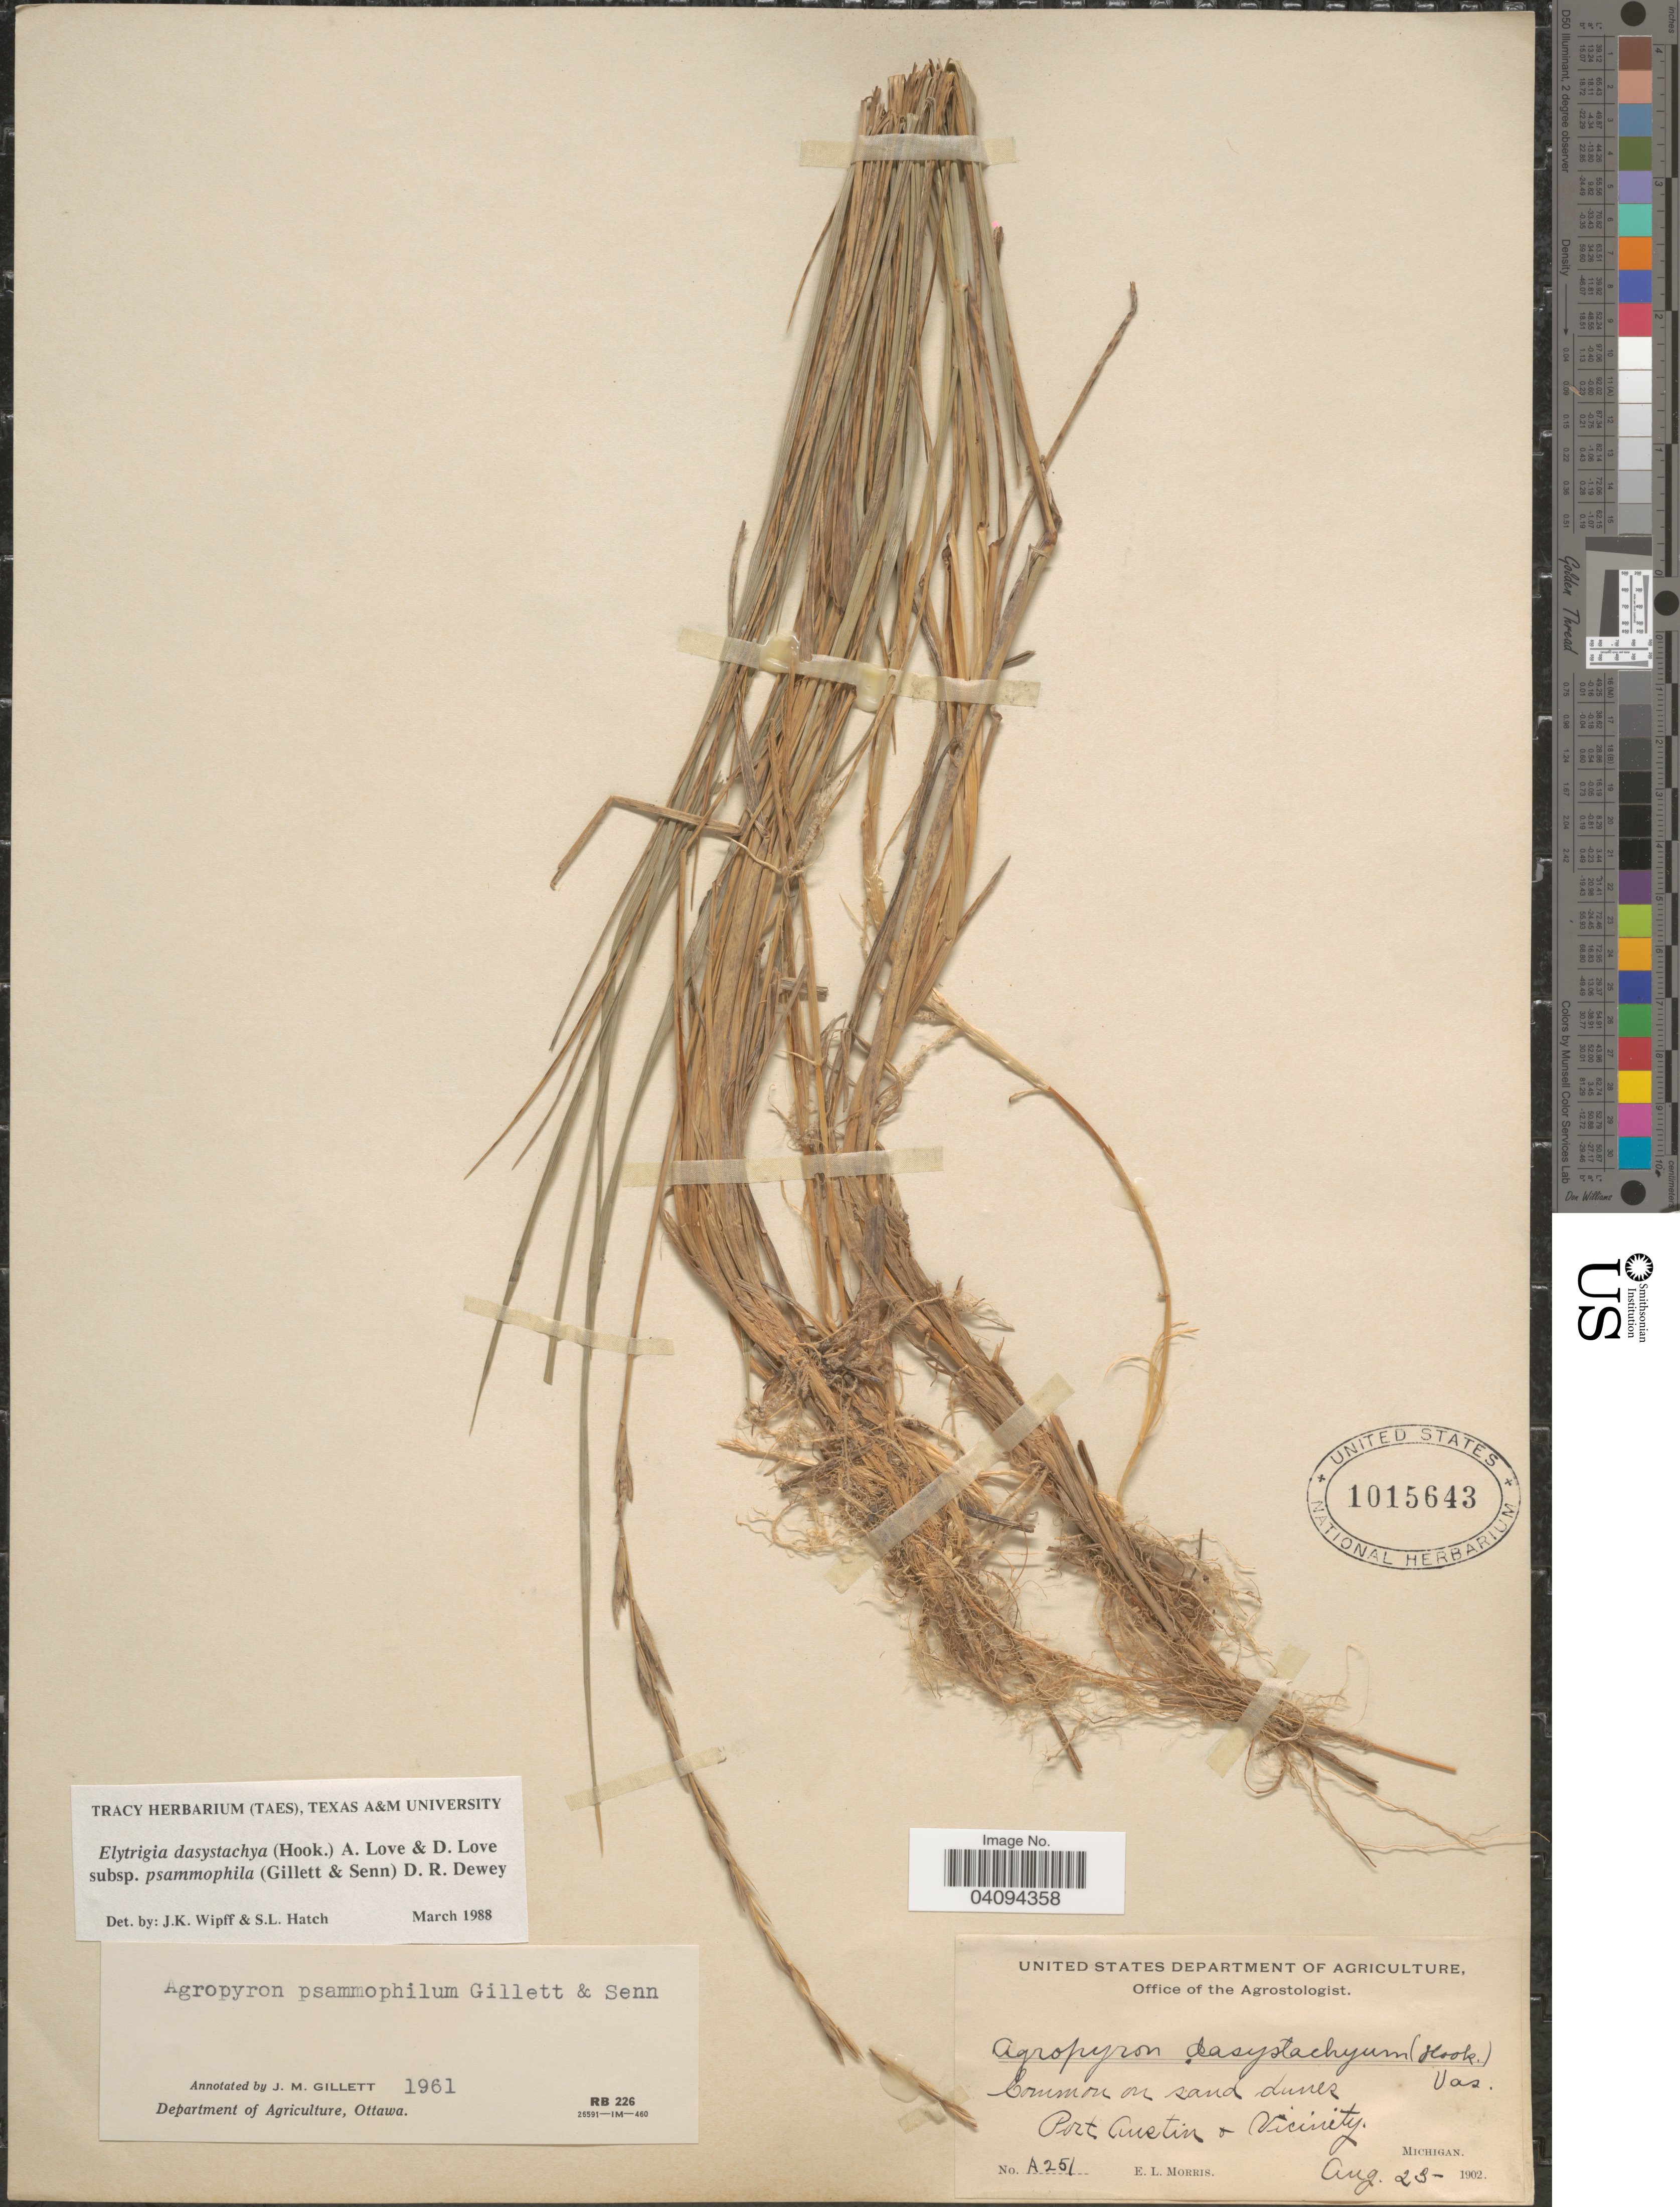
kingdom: Plantae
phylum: Tracheophyta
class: Liliopsida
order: Poales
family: Poaceae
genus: Elymus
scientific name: Elymus lanceolatus subsp. psammophilus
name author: (J.M. Gillett & H. Senn) Á. Löve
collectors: E. Morris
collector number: A251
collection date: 1902-08-25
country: United States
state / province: Michigan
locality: Common on sand dunes. Port Austin & Vicinity.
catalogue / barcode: US 1015643